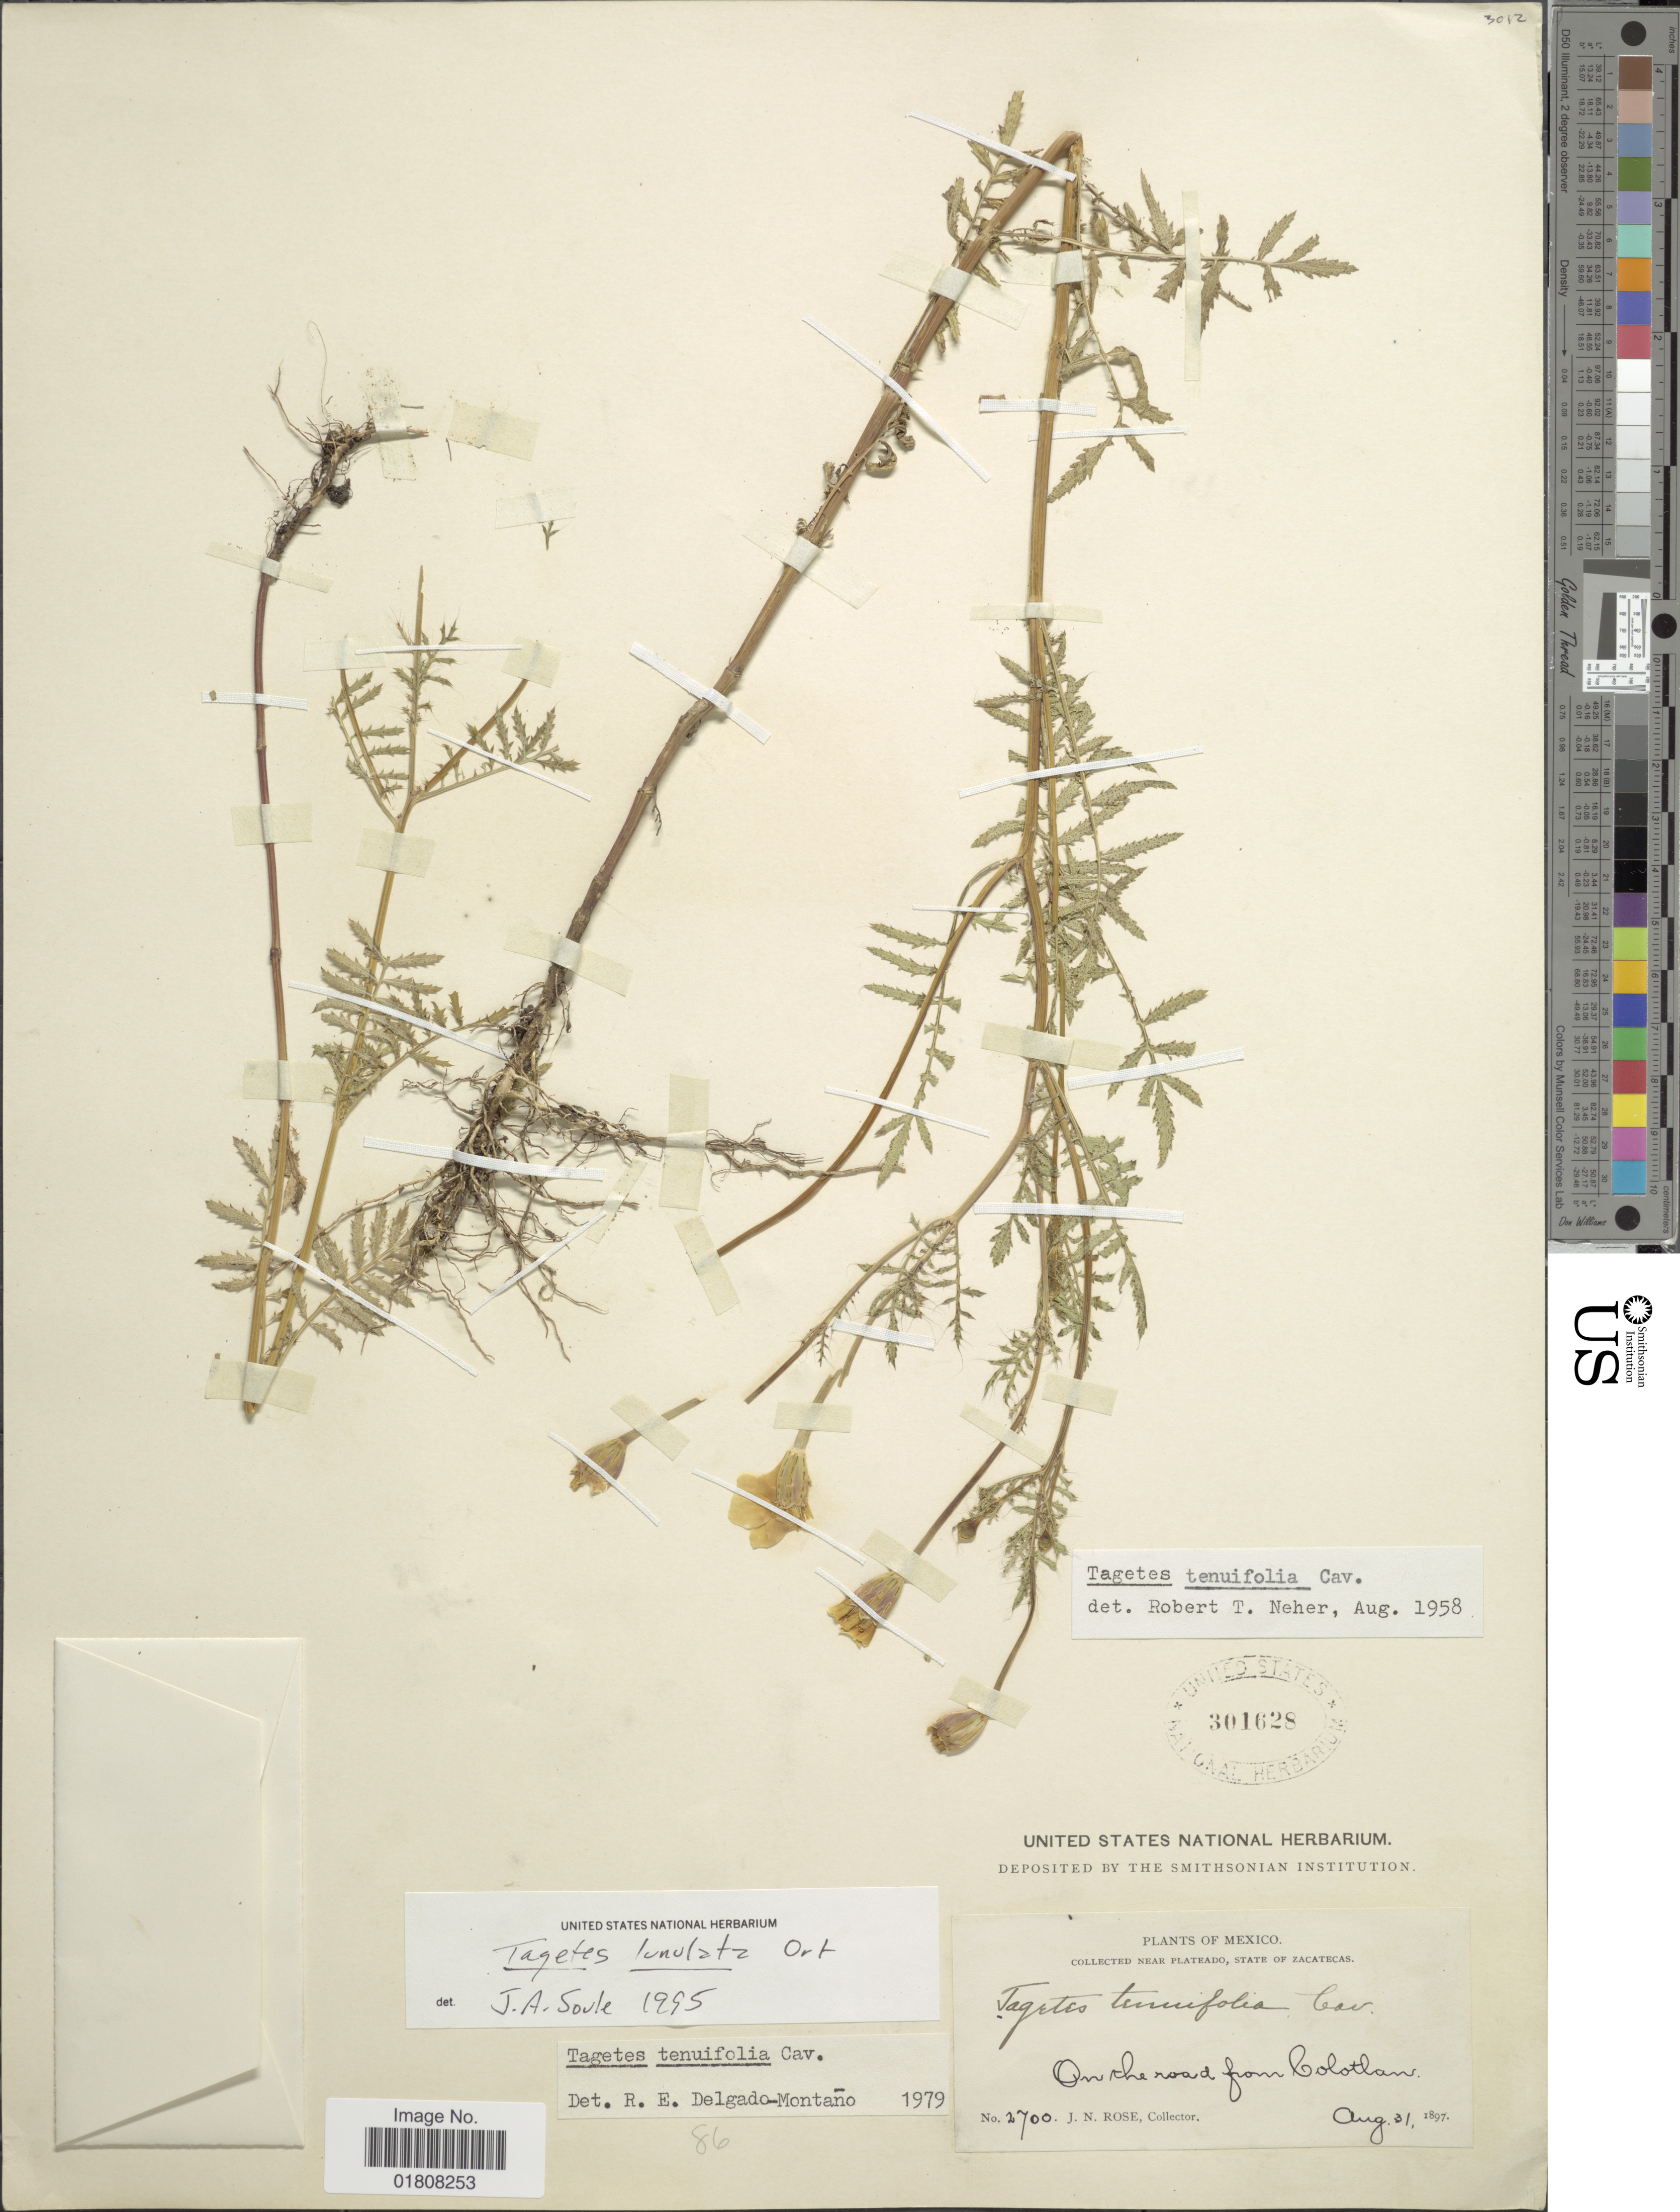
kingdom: Plantae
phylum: Tracheophyta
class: Magnoliopsida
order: Asterales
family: Asteraceae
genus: Tagetes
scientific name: Tagetes lunulata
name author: Ortega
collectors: J. N. Rose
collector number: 2700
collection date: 1897-08-31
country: Mexico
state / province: Zacatecas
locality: Near Plateado, on the road from Colotlan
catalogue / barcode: US 301628